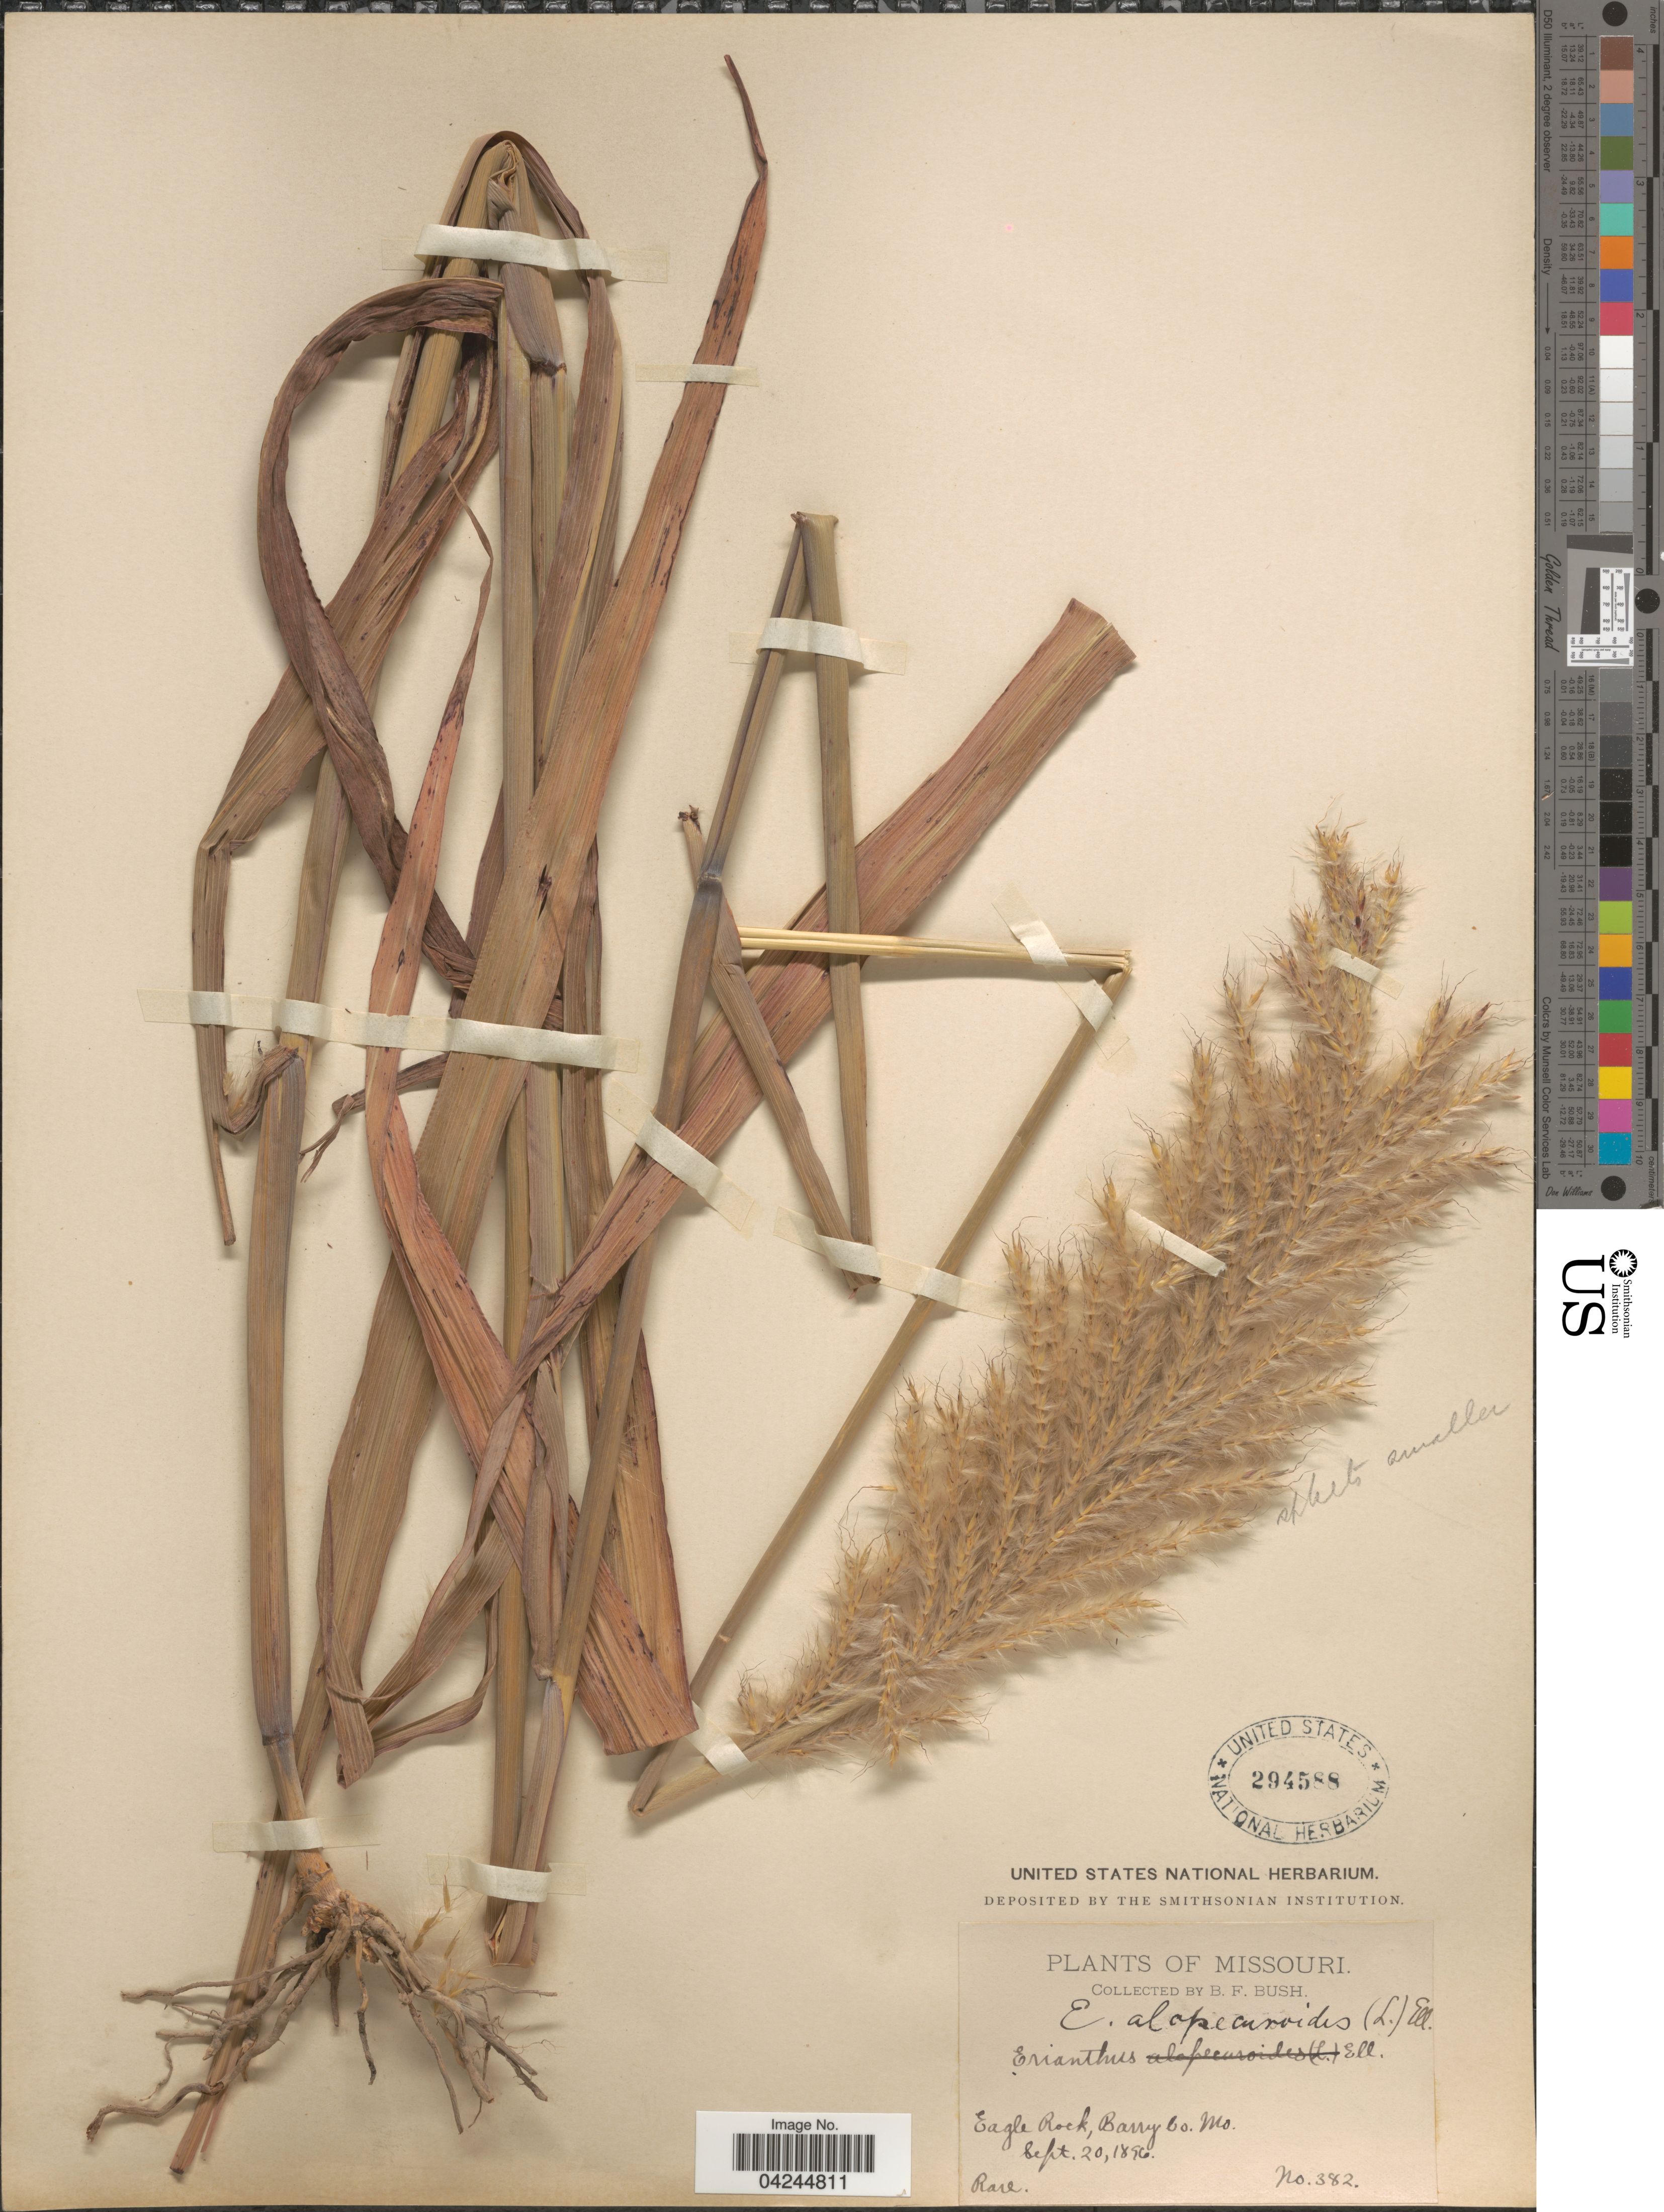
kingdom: Plantae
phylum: Tracheophyta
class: Liliopsida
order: Poales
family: Poaceae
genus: Erianthus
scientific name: Erianthus alopecuroides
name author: Elliott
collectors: B. F. Bush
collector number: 382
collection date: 1896-09-20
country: United States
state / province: Missouri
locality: Eagle Rock, Barry Co.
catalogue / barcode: US 294588